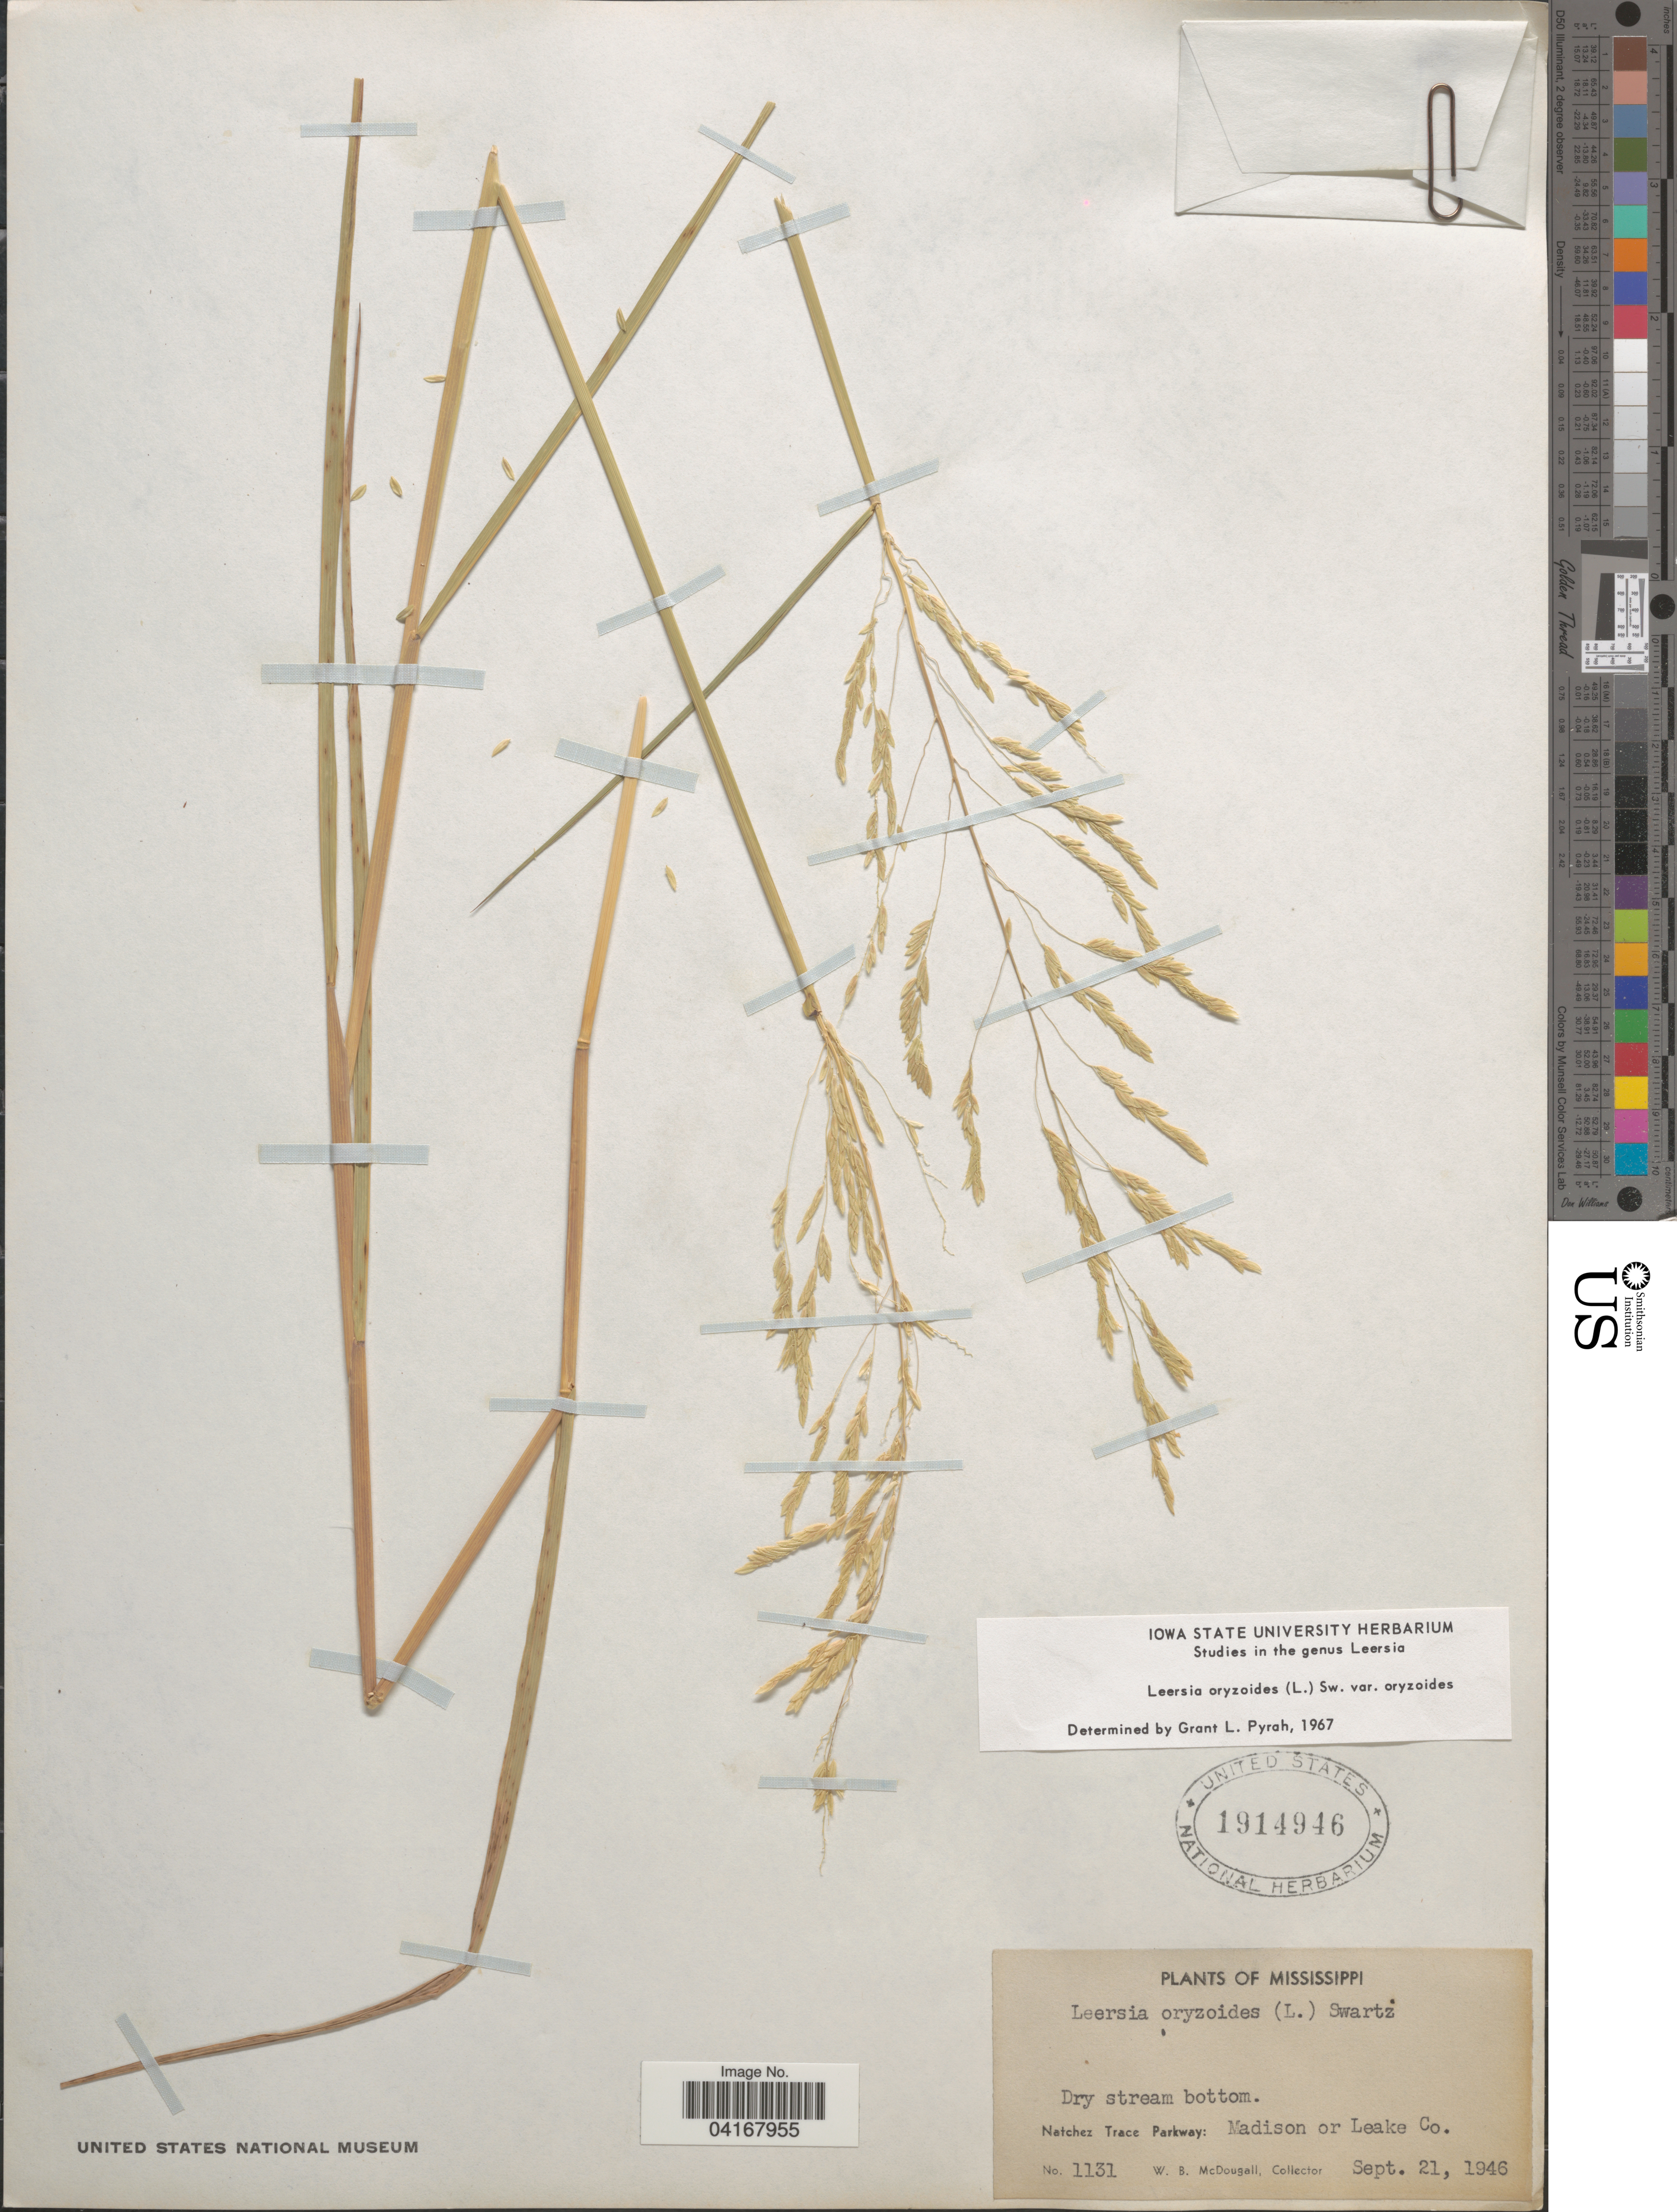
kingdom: Plantae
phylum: Tracheophyta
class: Liliopsida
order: Poales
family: Poaceae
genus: Leersia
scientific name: Leersia oryzoides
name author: (L.) Sw.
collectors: W. B. McDougall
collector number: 1131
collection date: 1946-09-21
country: United States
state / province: Mississippi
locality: Natchez Trace Parkway: Madison or Leake Co.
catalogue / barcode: US 1914946